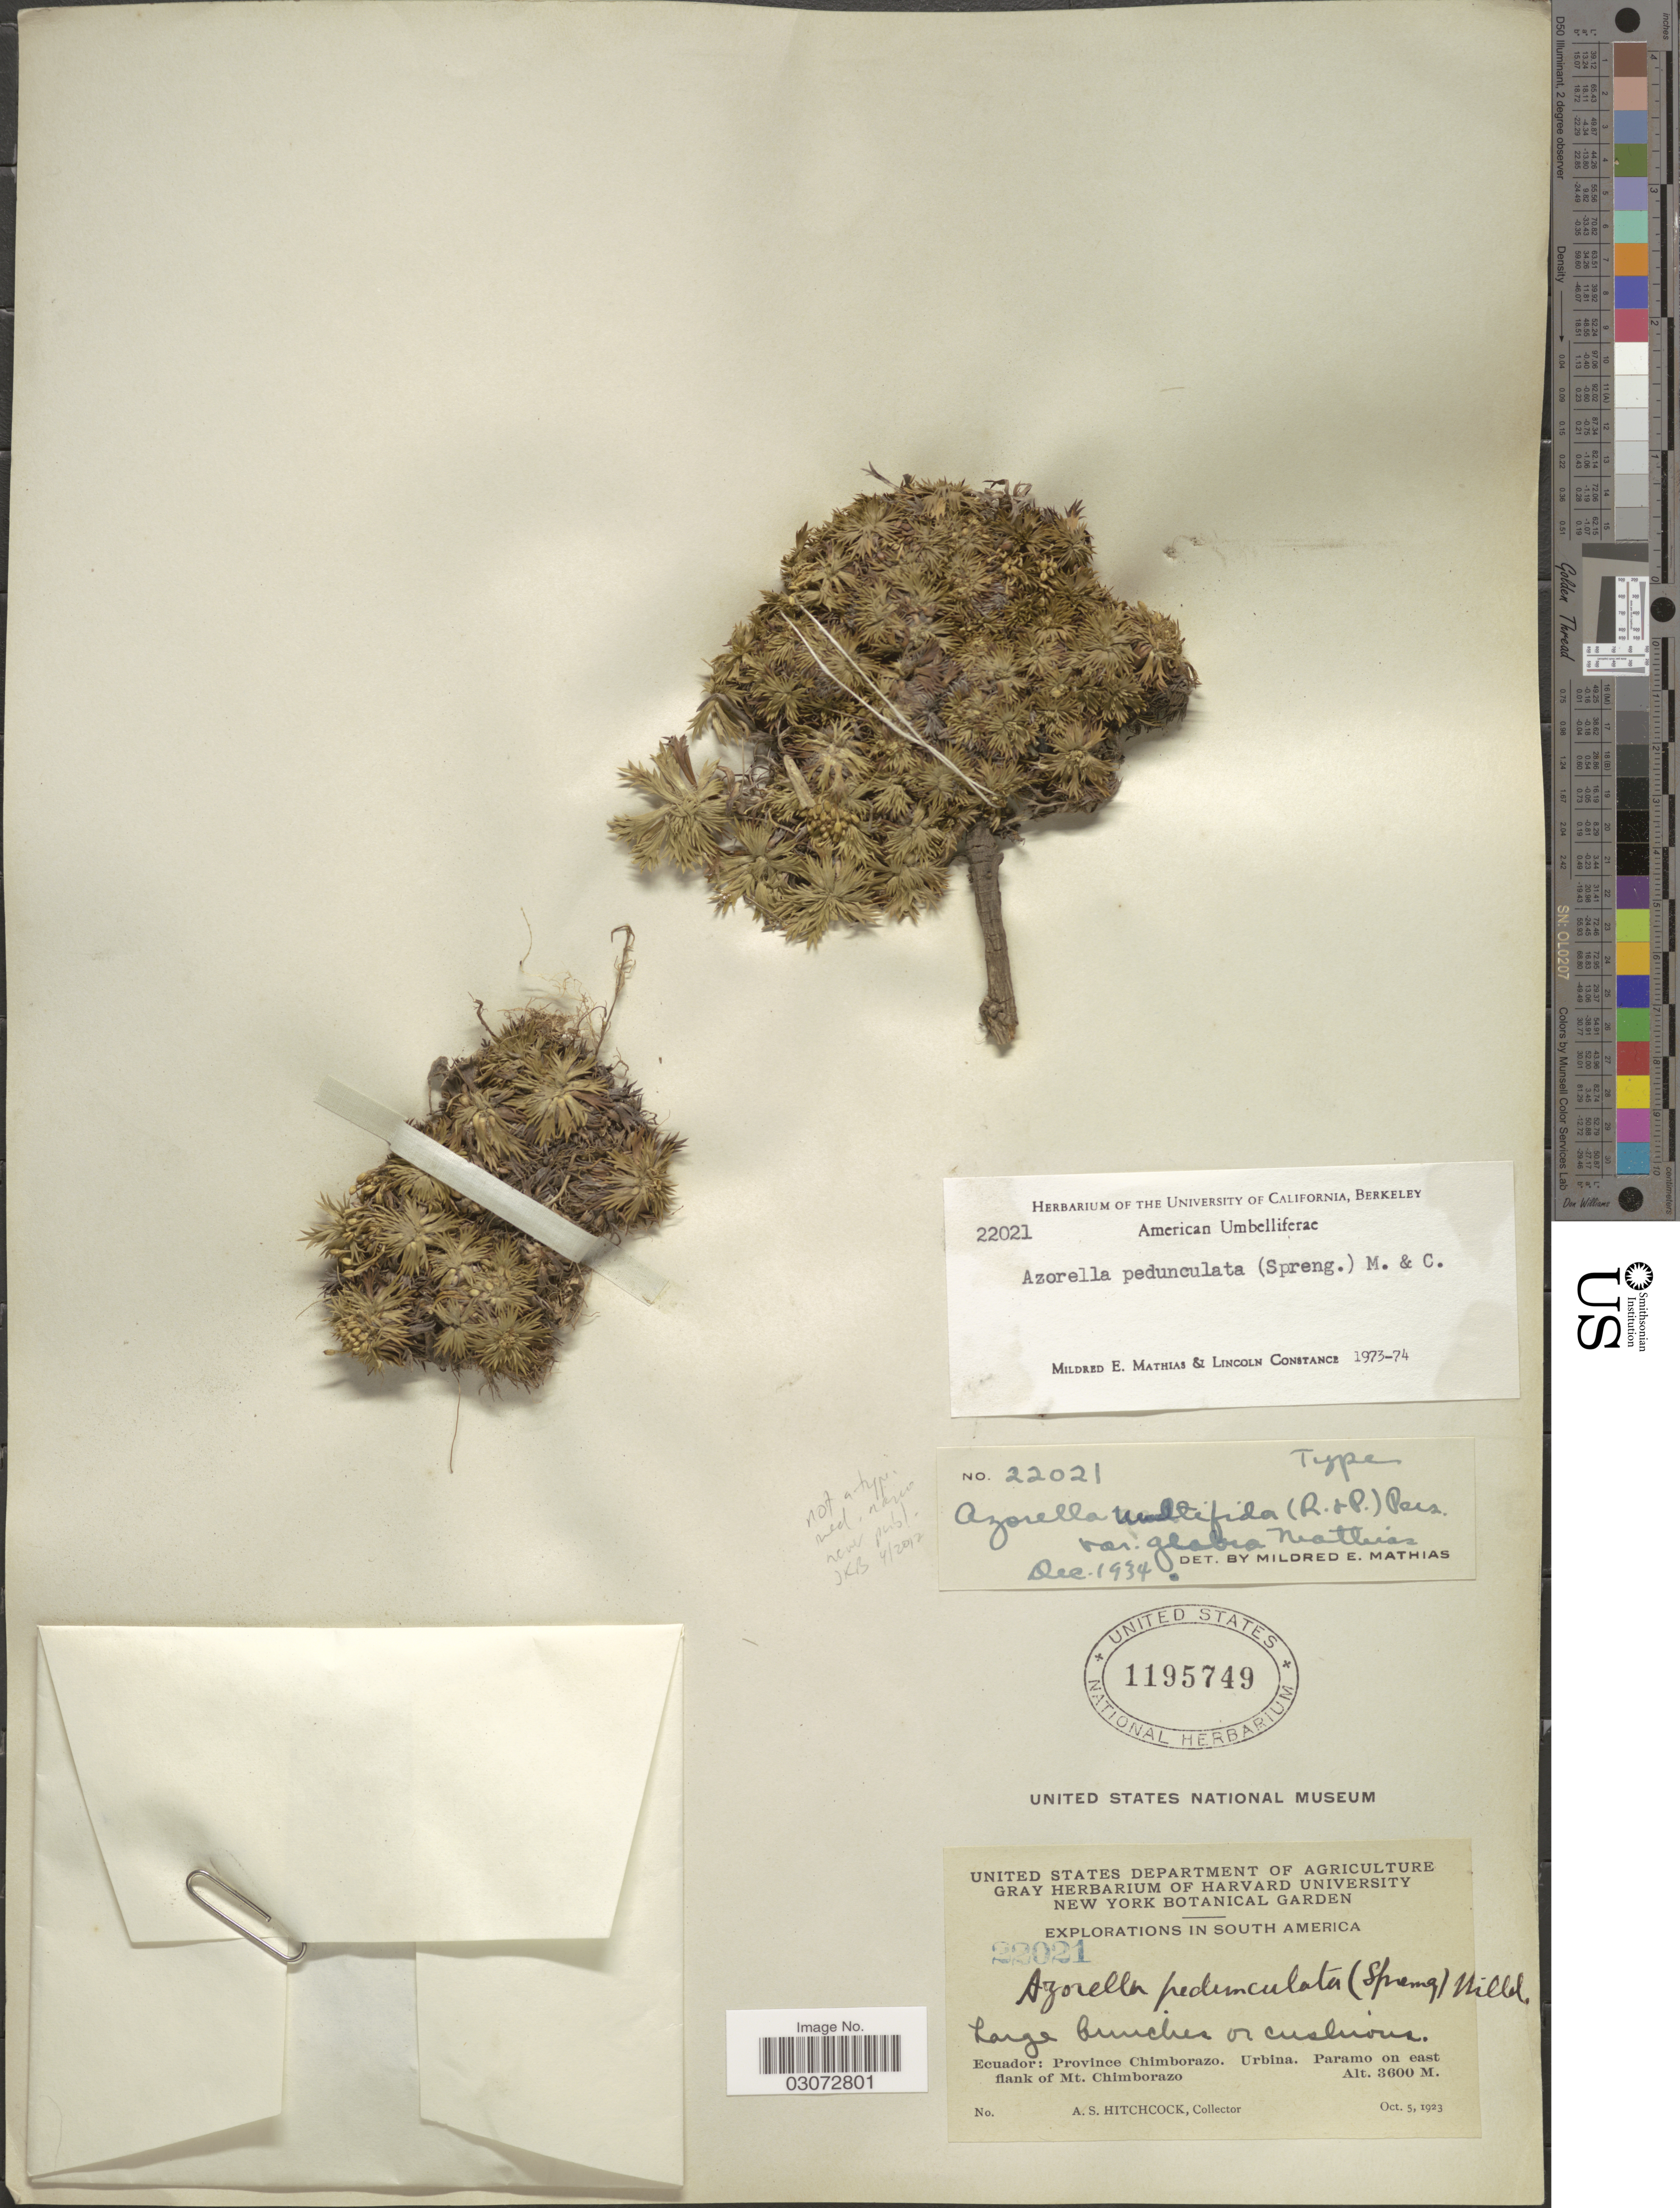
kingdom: Plantae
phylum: Tracheophyta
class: Magnoliopsida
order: Apiales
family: Apiaceae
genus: Azorella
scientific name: Azorella pedunculata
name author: (Spreng.) Mathias & Constance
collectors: A. S. Hitchcock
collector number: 22021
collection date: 1923-10-05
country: Ecuador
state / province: Chimborazo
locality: Urbina. Paramo on east flank of Mt. Chimborazo.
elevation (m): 3600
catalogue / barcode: US 1195749